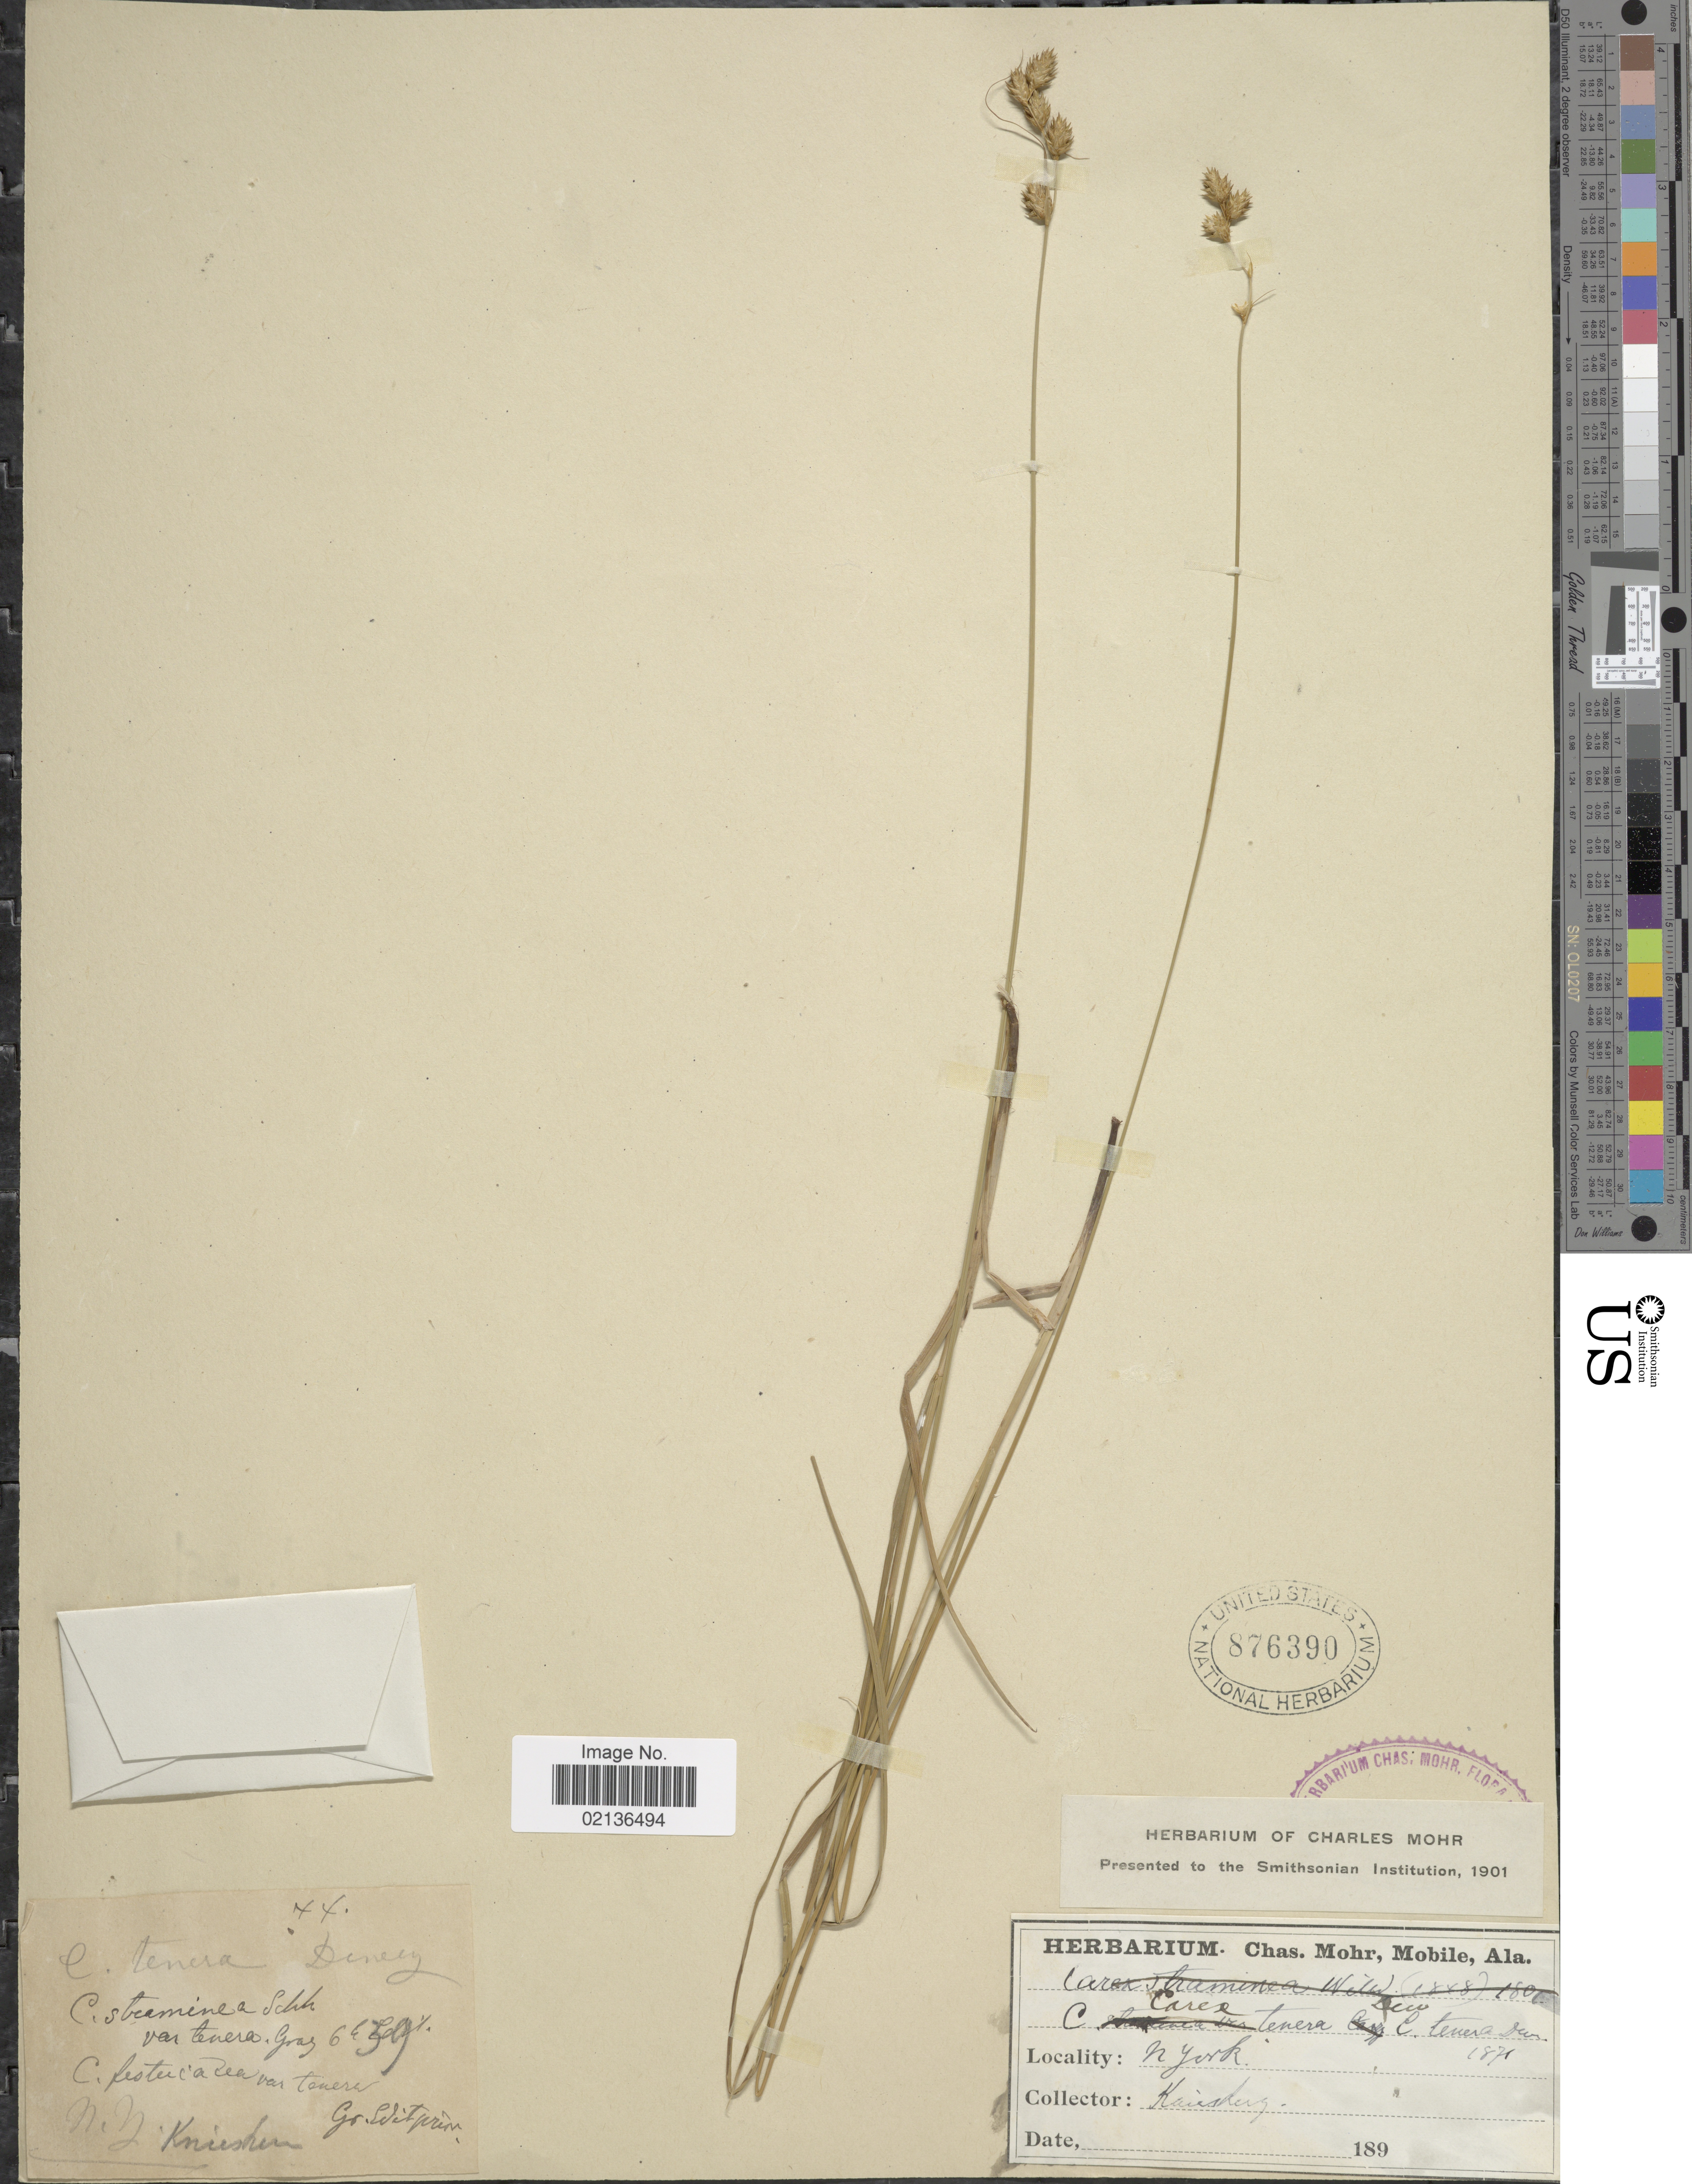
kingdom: Plantae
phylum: Tracheophyta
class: Liliopsida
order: Poales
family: Cyperaceae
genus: Carex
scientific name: Carex tenera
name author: Dewey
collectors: Knieskern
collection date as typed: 189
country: United States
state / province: New York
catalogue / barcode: US 876390